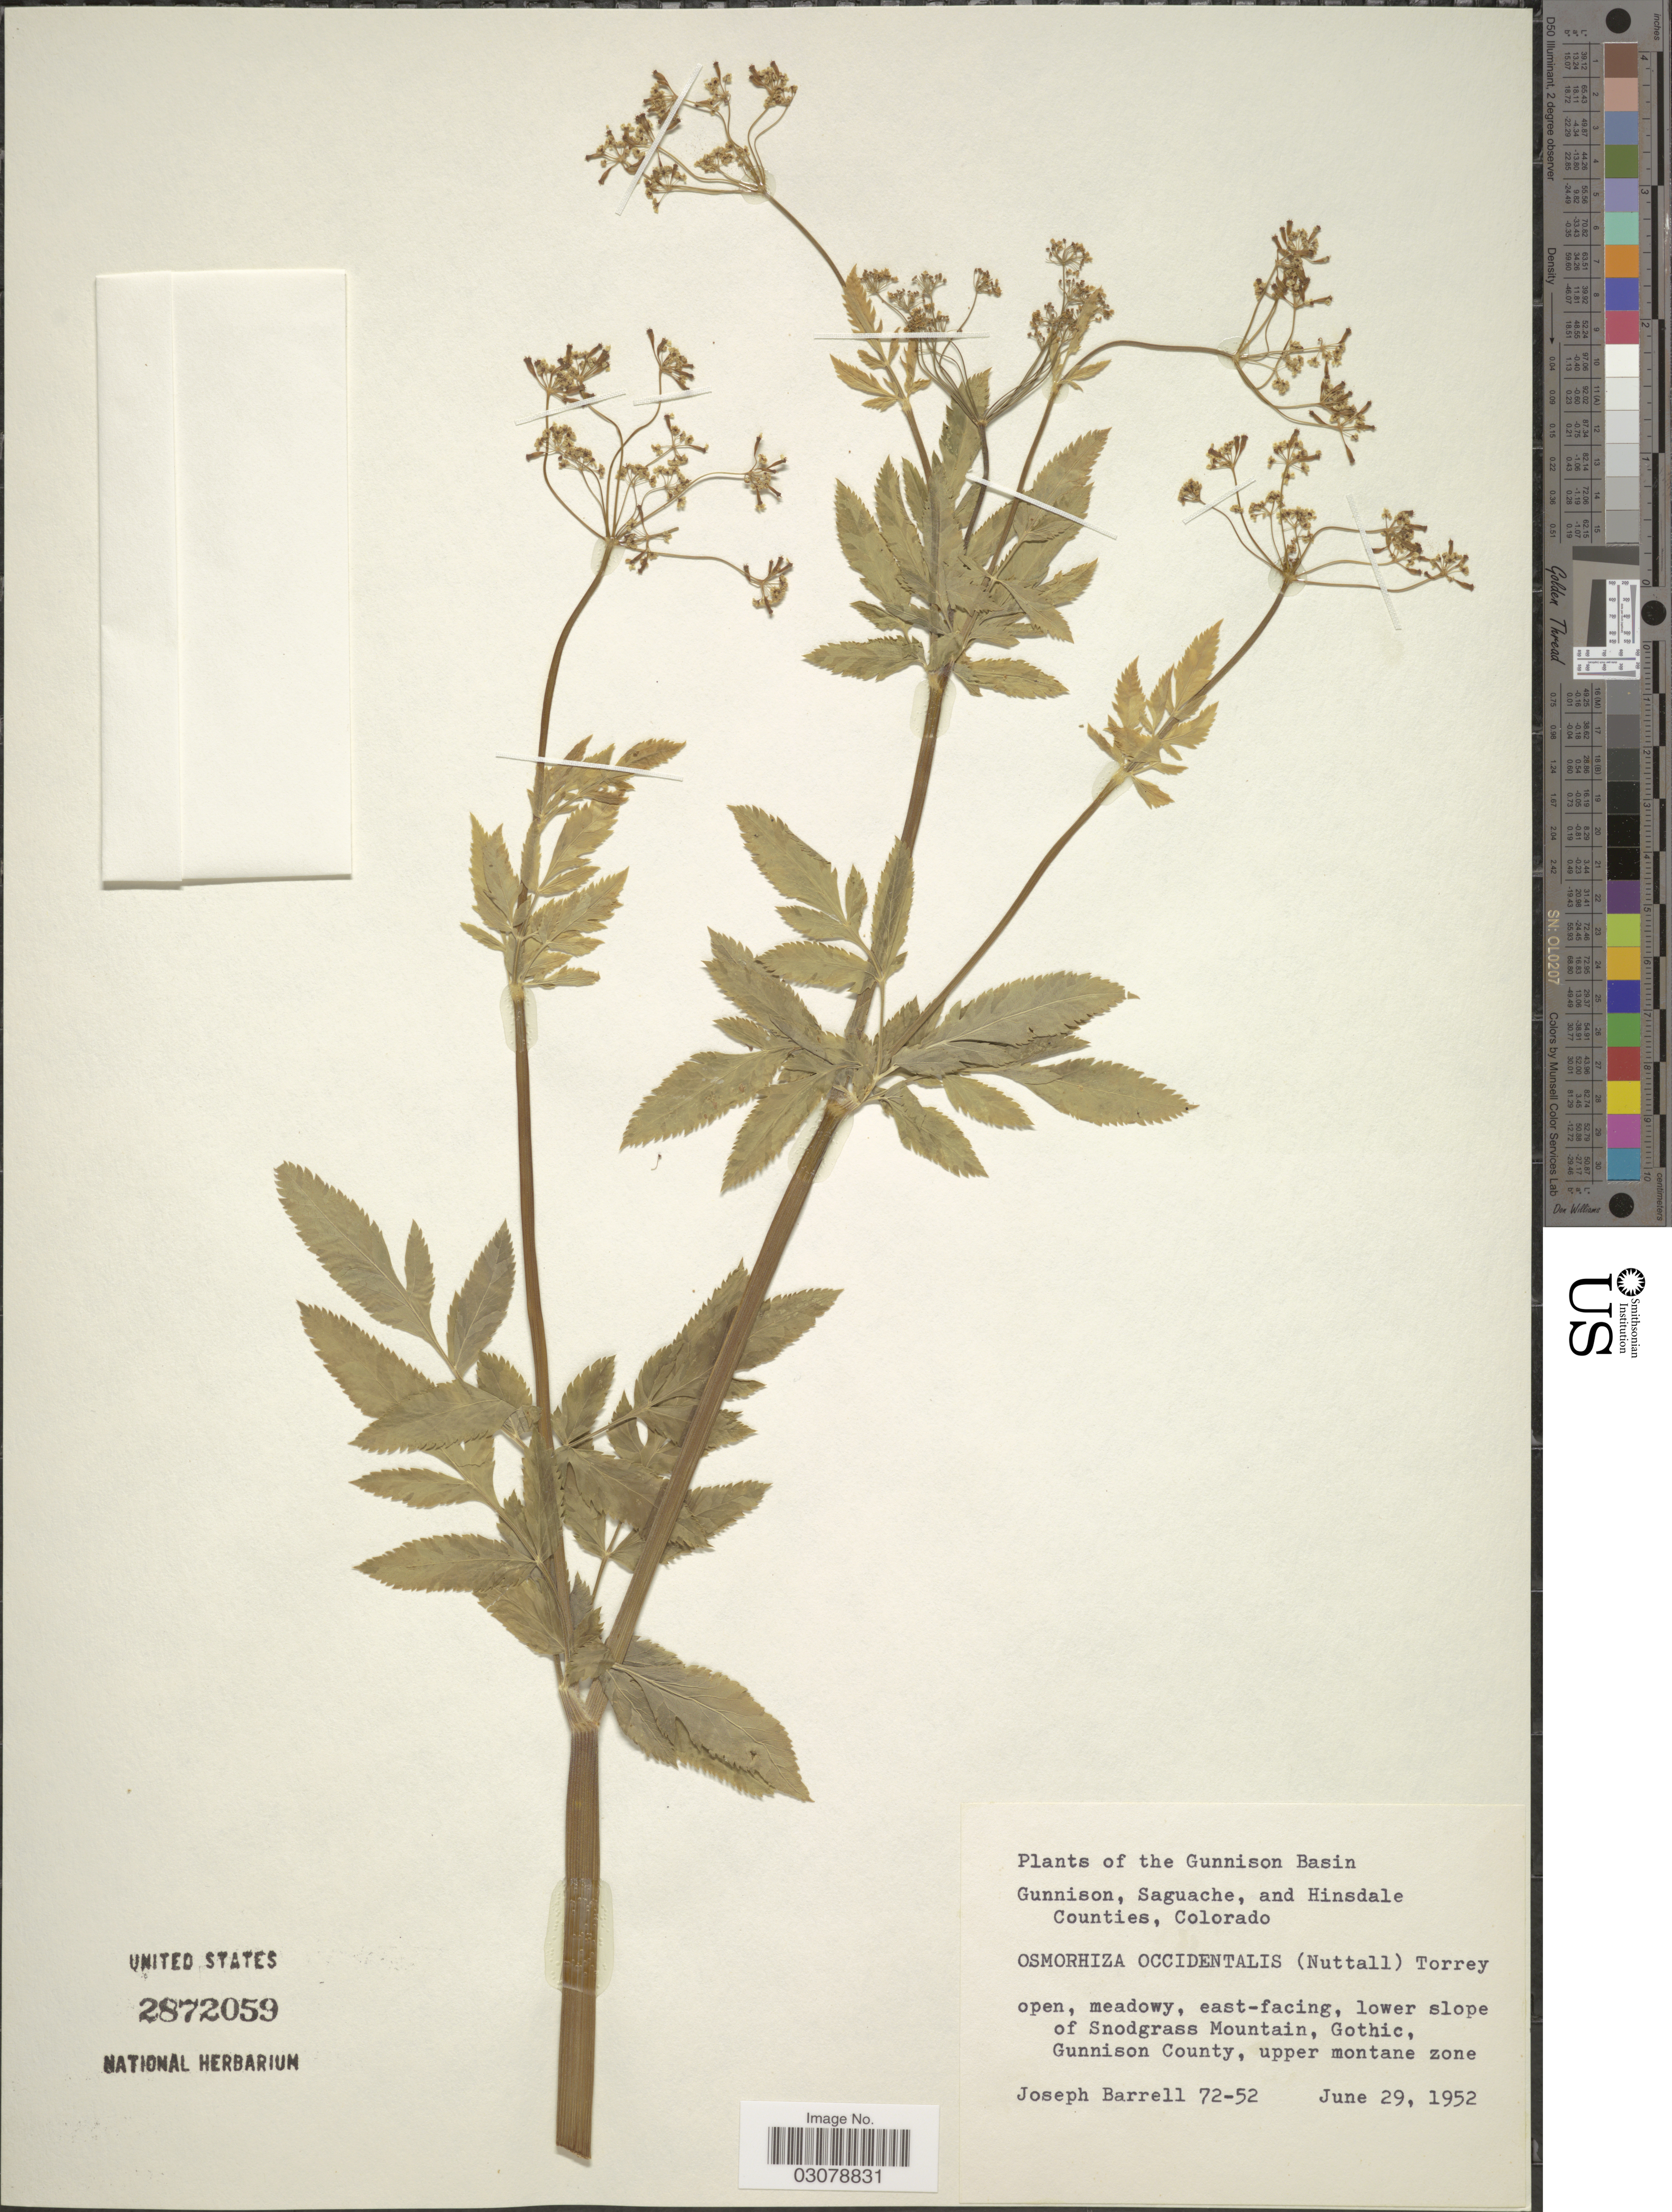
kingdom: Plantae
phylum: Tracheophyta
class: Magnoliopsida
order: Apiales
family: Apiaceae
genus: Osmorhiza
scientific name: Osmorhiza occidentalis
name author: (Nutt.) Torr.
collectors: J. Barrell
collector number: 72-52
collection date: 1952-06-29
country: United States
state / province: Colorado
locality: The Gunnison Basin, Gunnison, Saguache, and Hinsdale Counties, Colorado, east-facing, lower slope of Snodgrass Mountain, Gothic, Gunnison County, upper montane zone.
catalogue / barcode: US 2872059